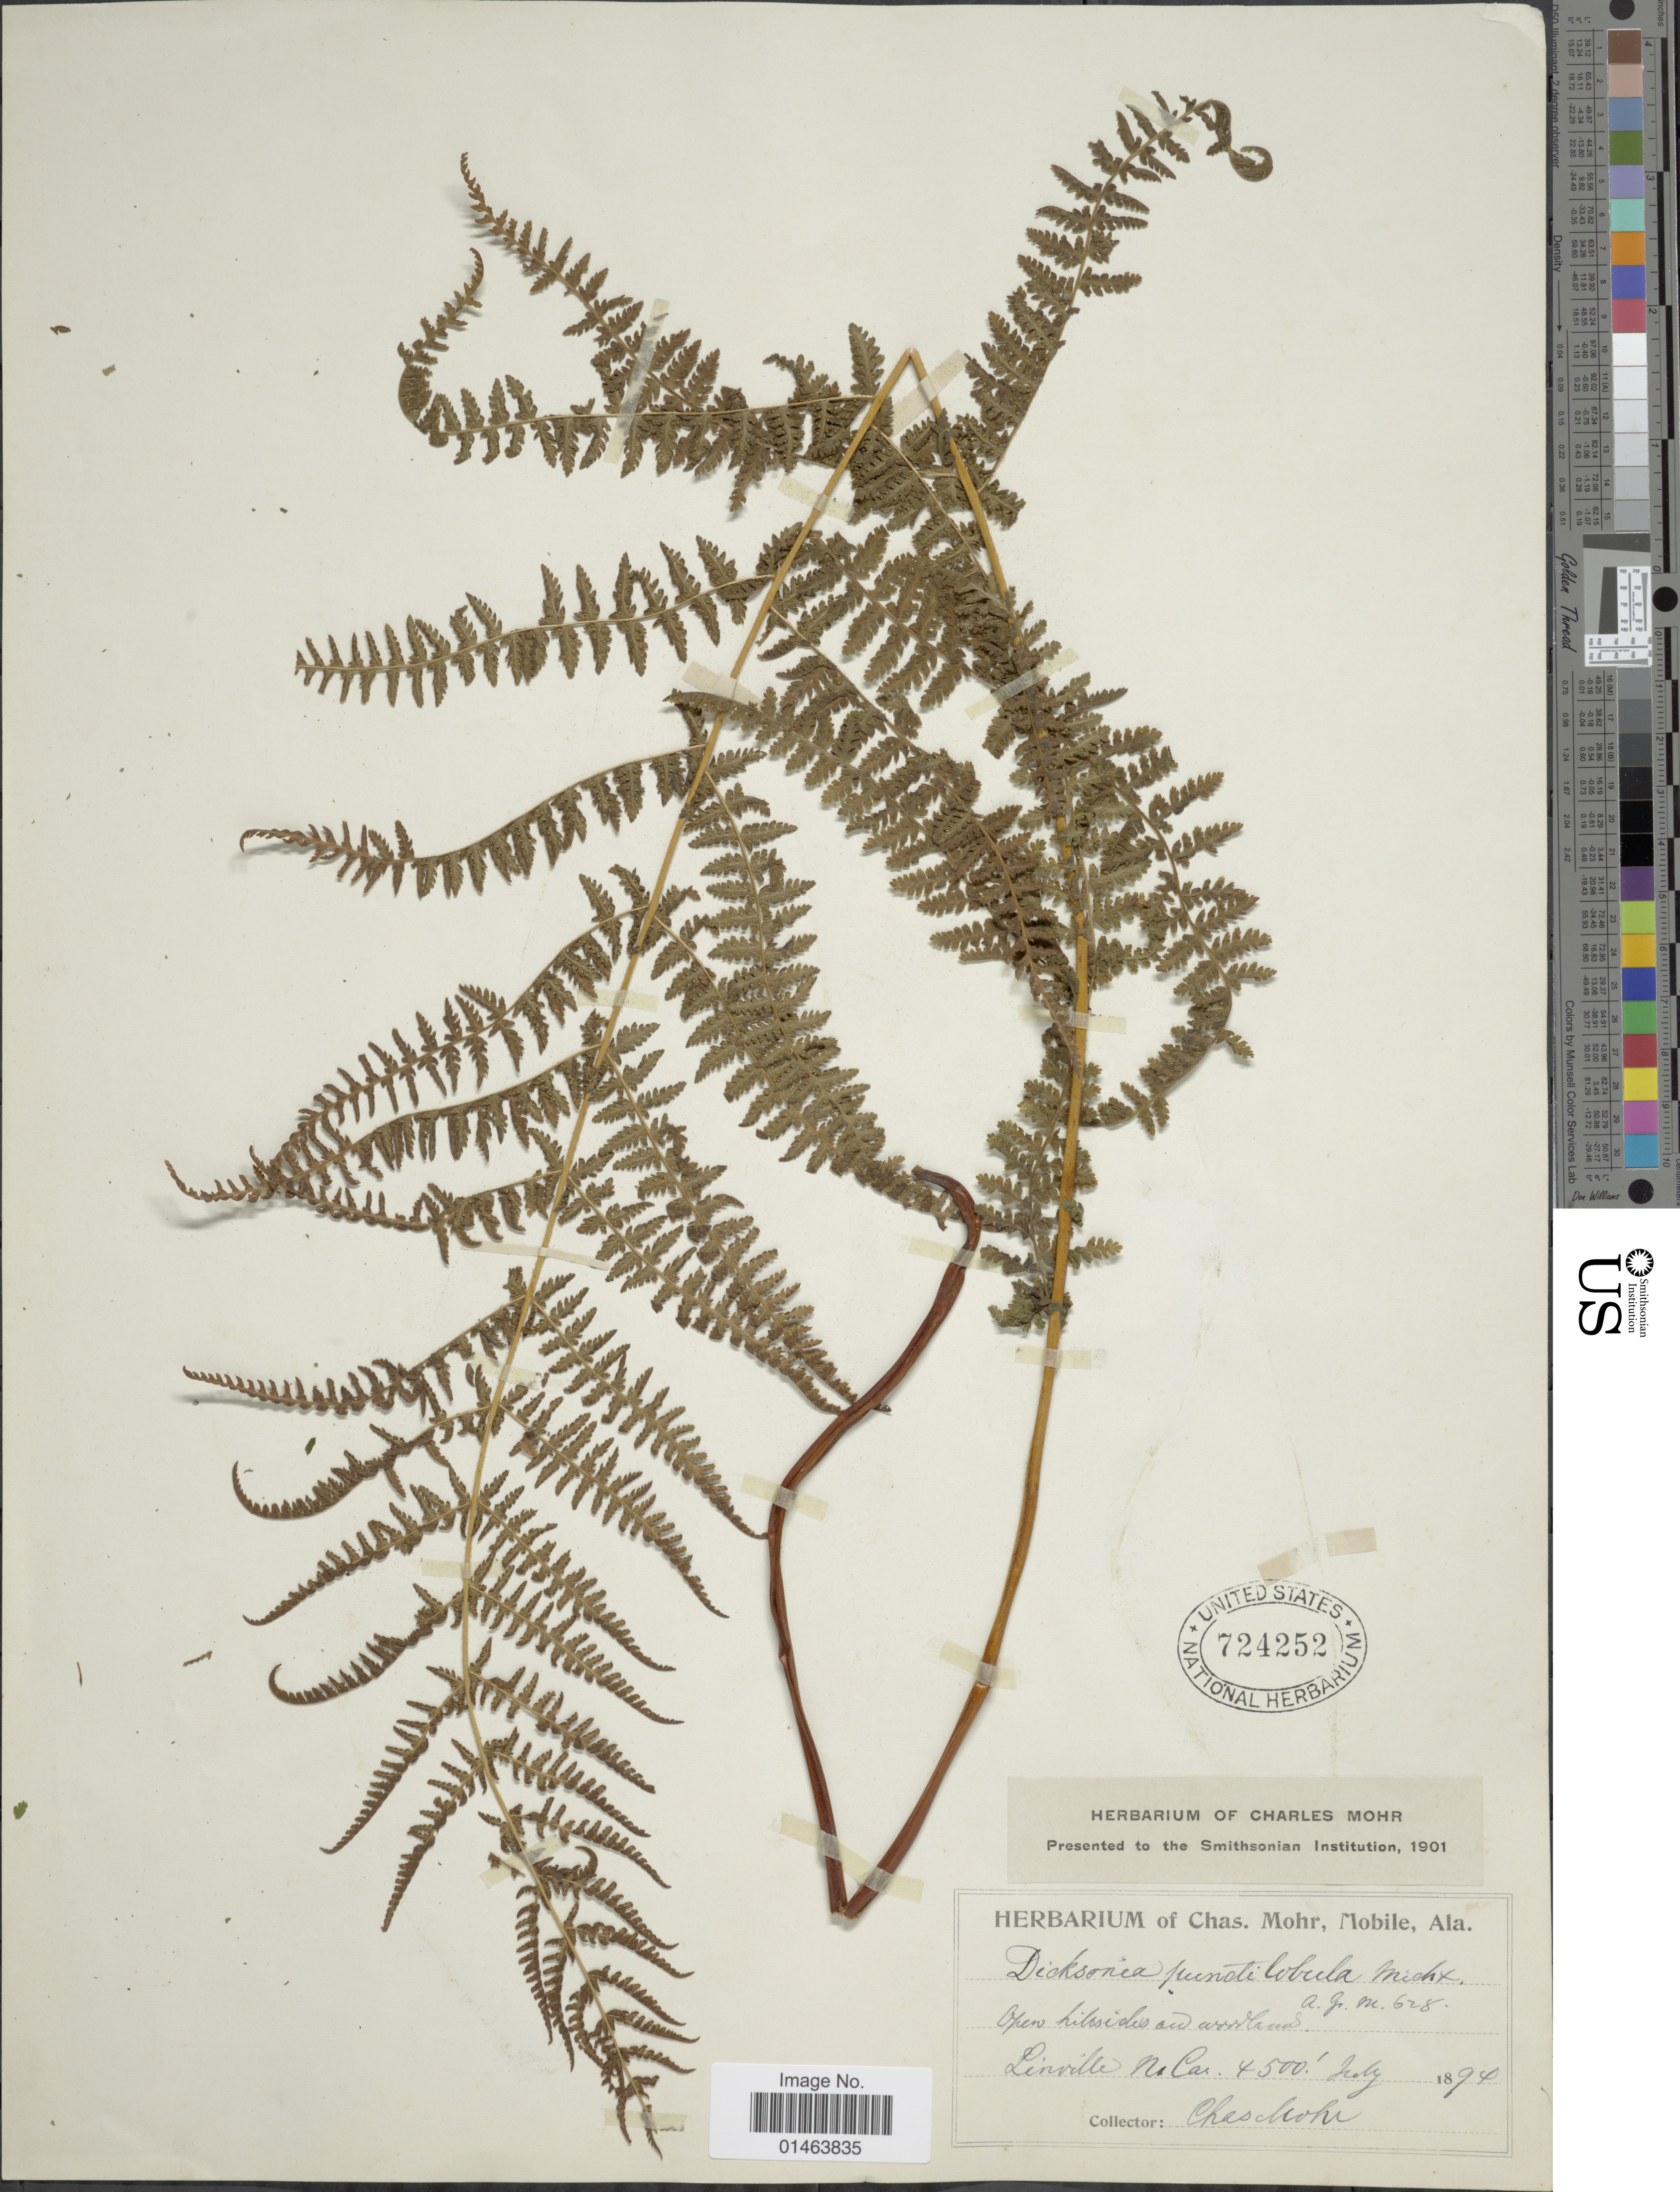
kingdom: Plantae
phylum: Tracheophyta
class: Polypodiopsida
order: Polypodiales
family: Dennstaedtiaceae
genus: Dennstaedtia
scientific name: Dennstaedtia punctilobula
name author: (Michx.) T. Moore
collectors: C. T. Mohr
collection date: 1894-07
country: United States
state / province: North Carolina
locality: North Carolina, Linville.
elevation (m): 1372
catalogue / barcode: US 724252